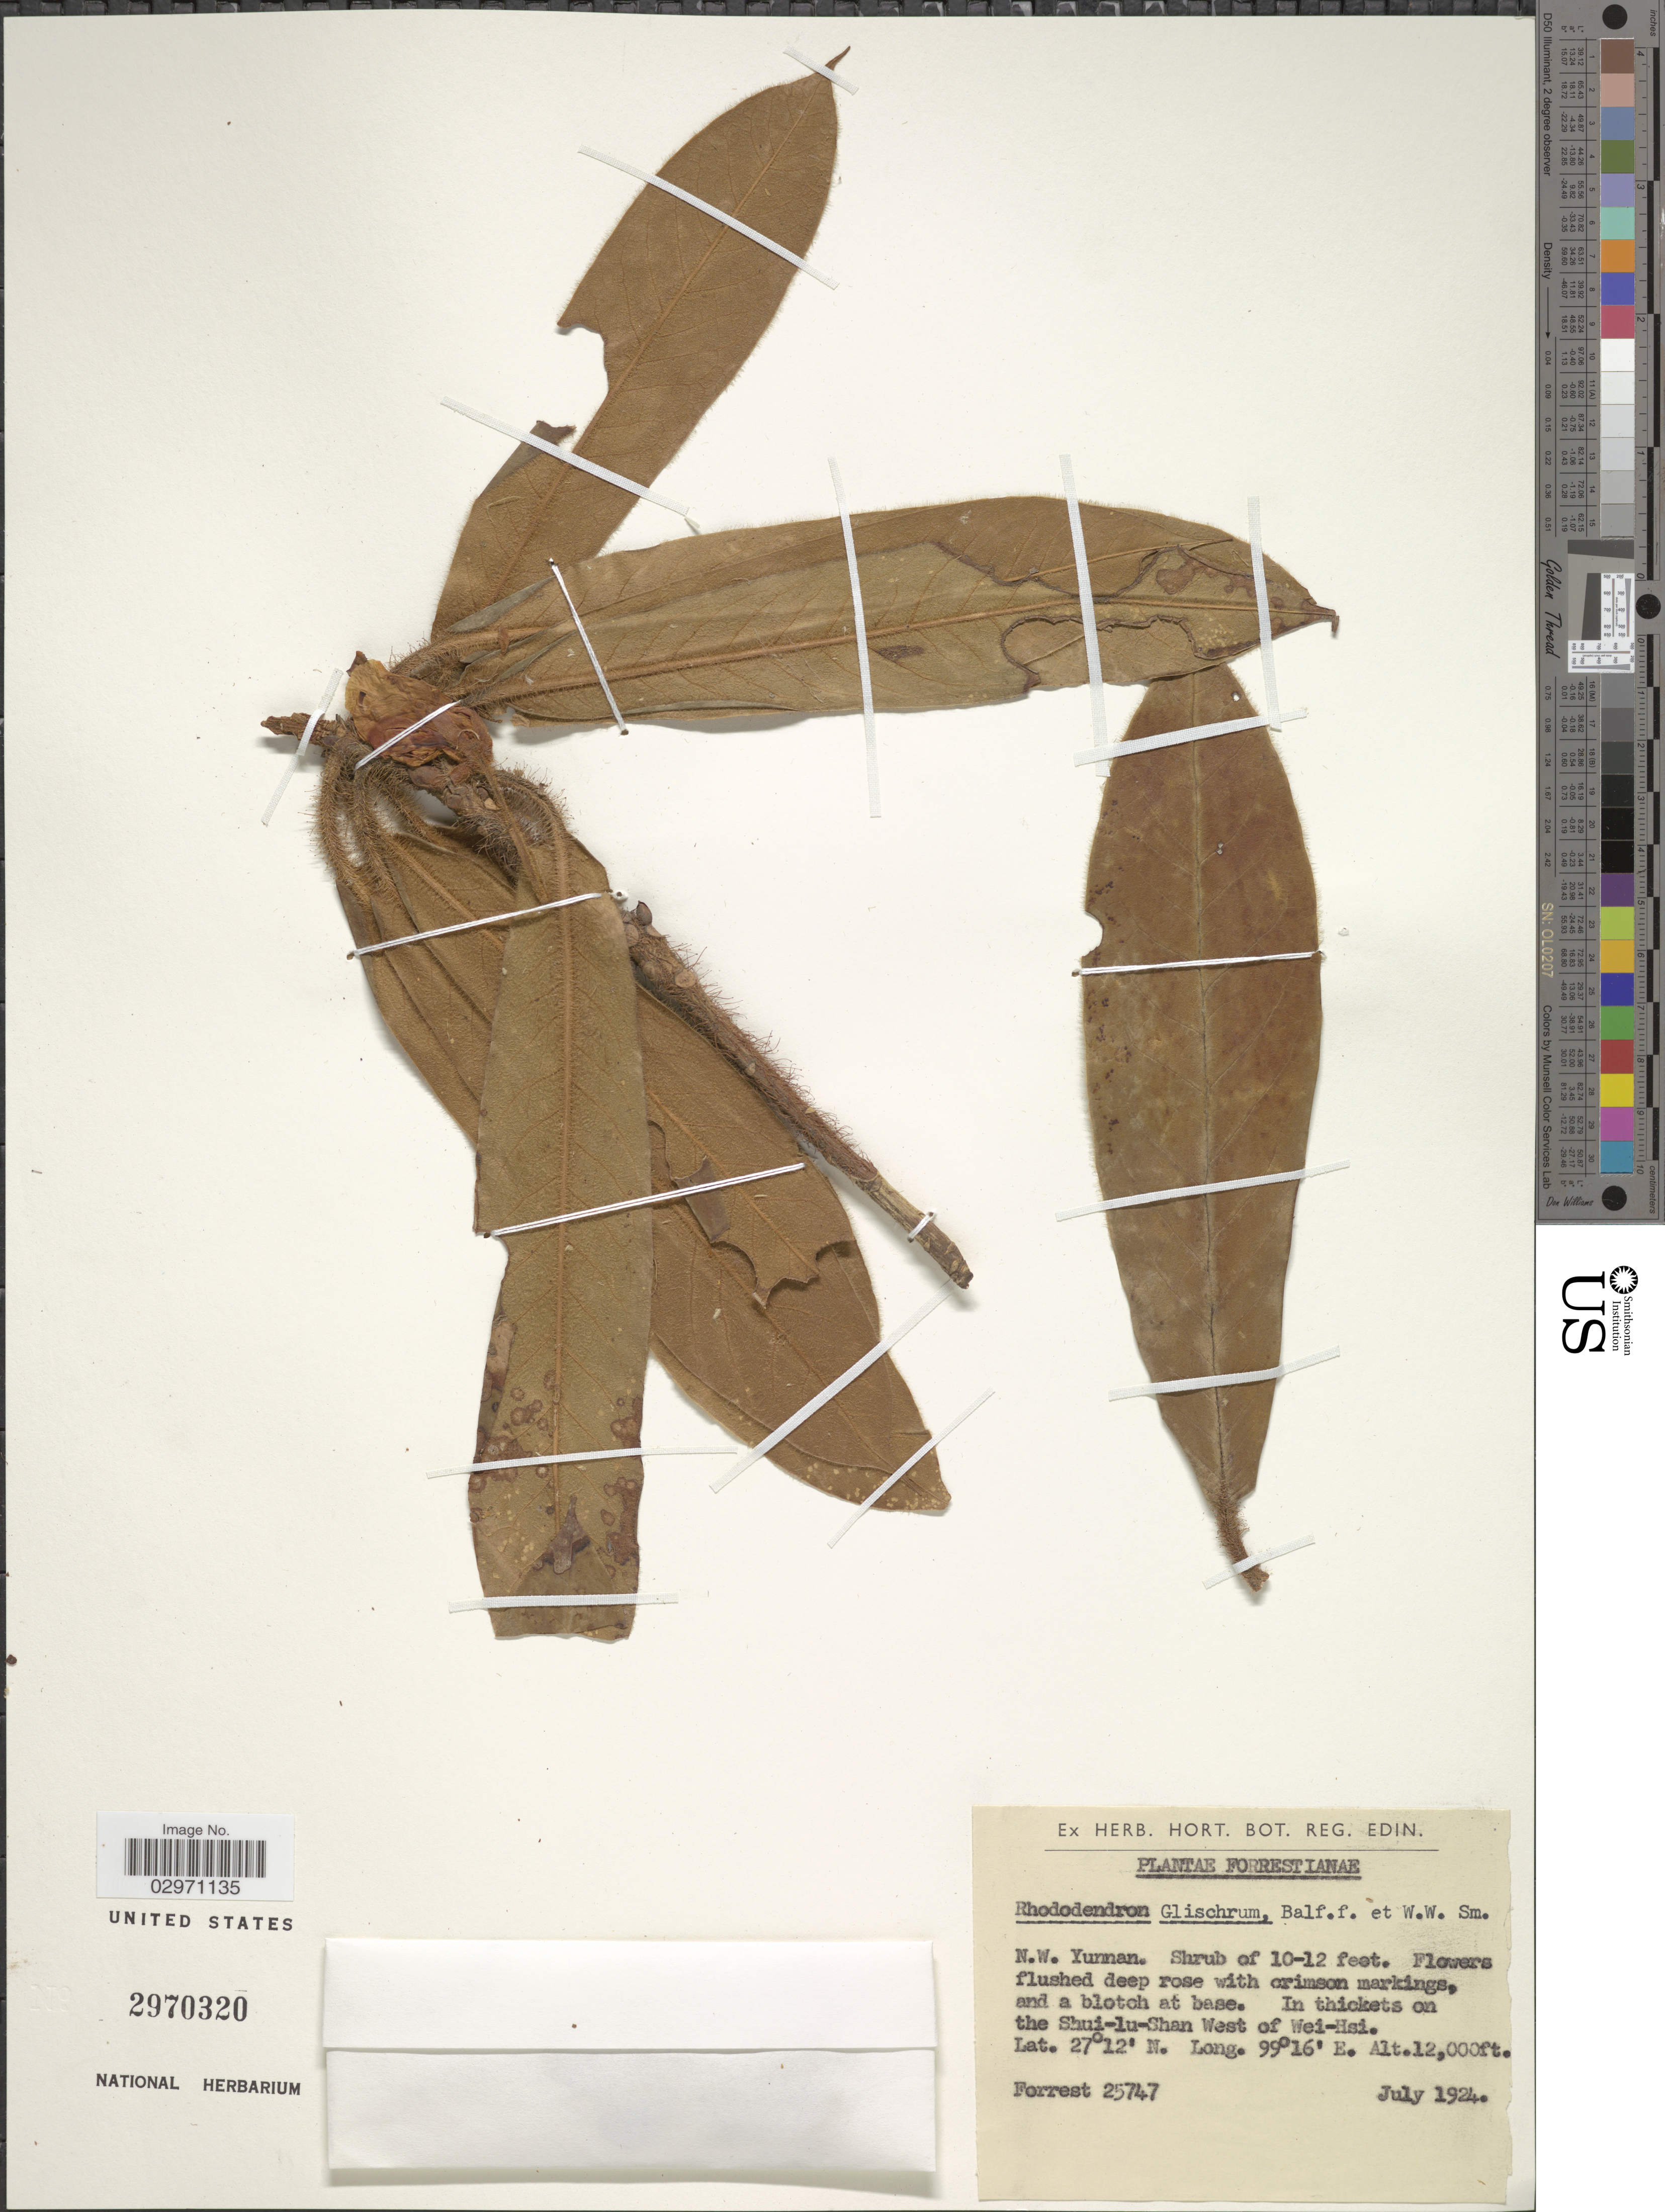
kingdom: Plantae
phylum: Tracheophyta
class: Magnoliopsida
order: Ericales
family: Ericaceae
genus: Rhododendron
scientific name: Rhododendron glischrum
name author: Balf. f. & W.W. Sm.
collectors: -. Forrest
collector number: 25747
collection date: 1924-07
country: China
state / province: Yunnan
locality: N.W. Yunnan. On the Shui-lu-Shan West of Wei-Hsi.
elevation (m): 3658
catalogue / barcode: US 2970320